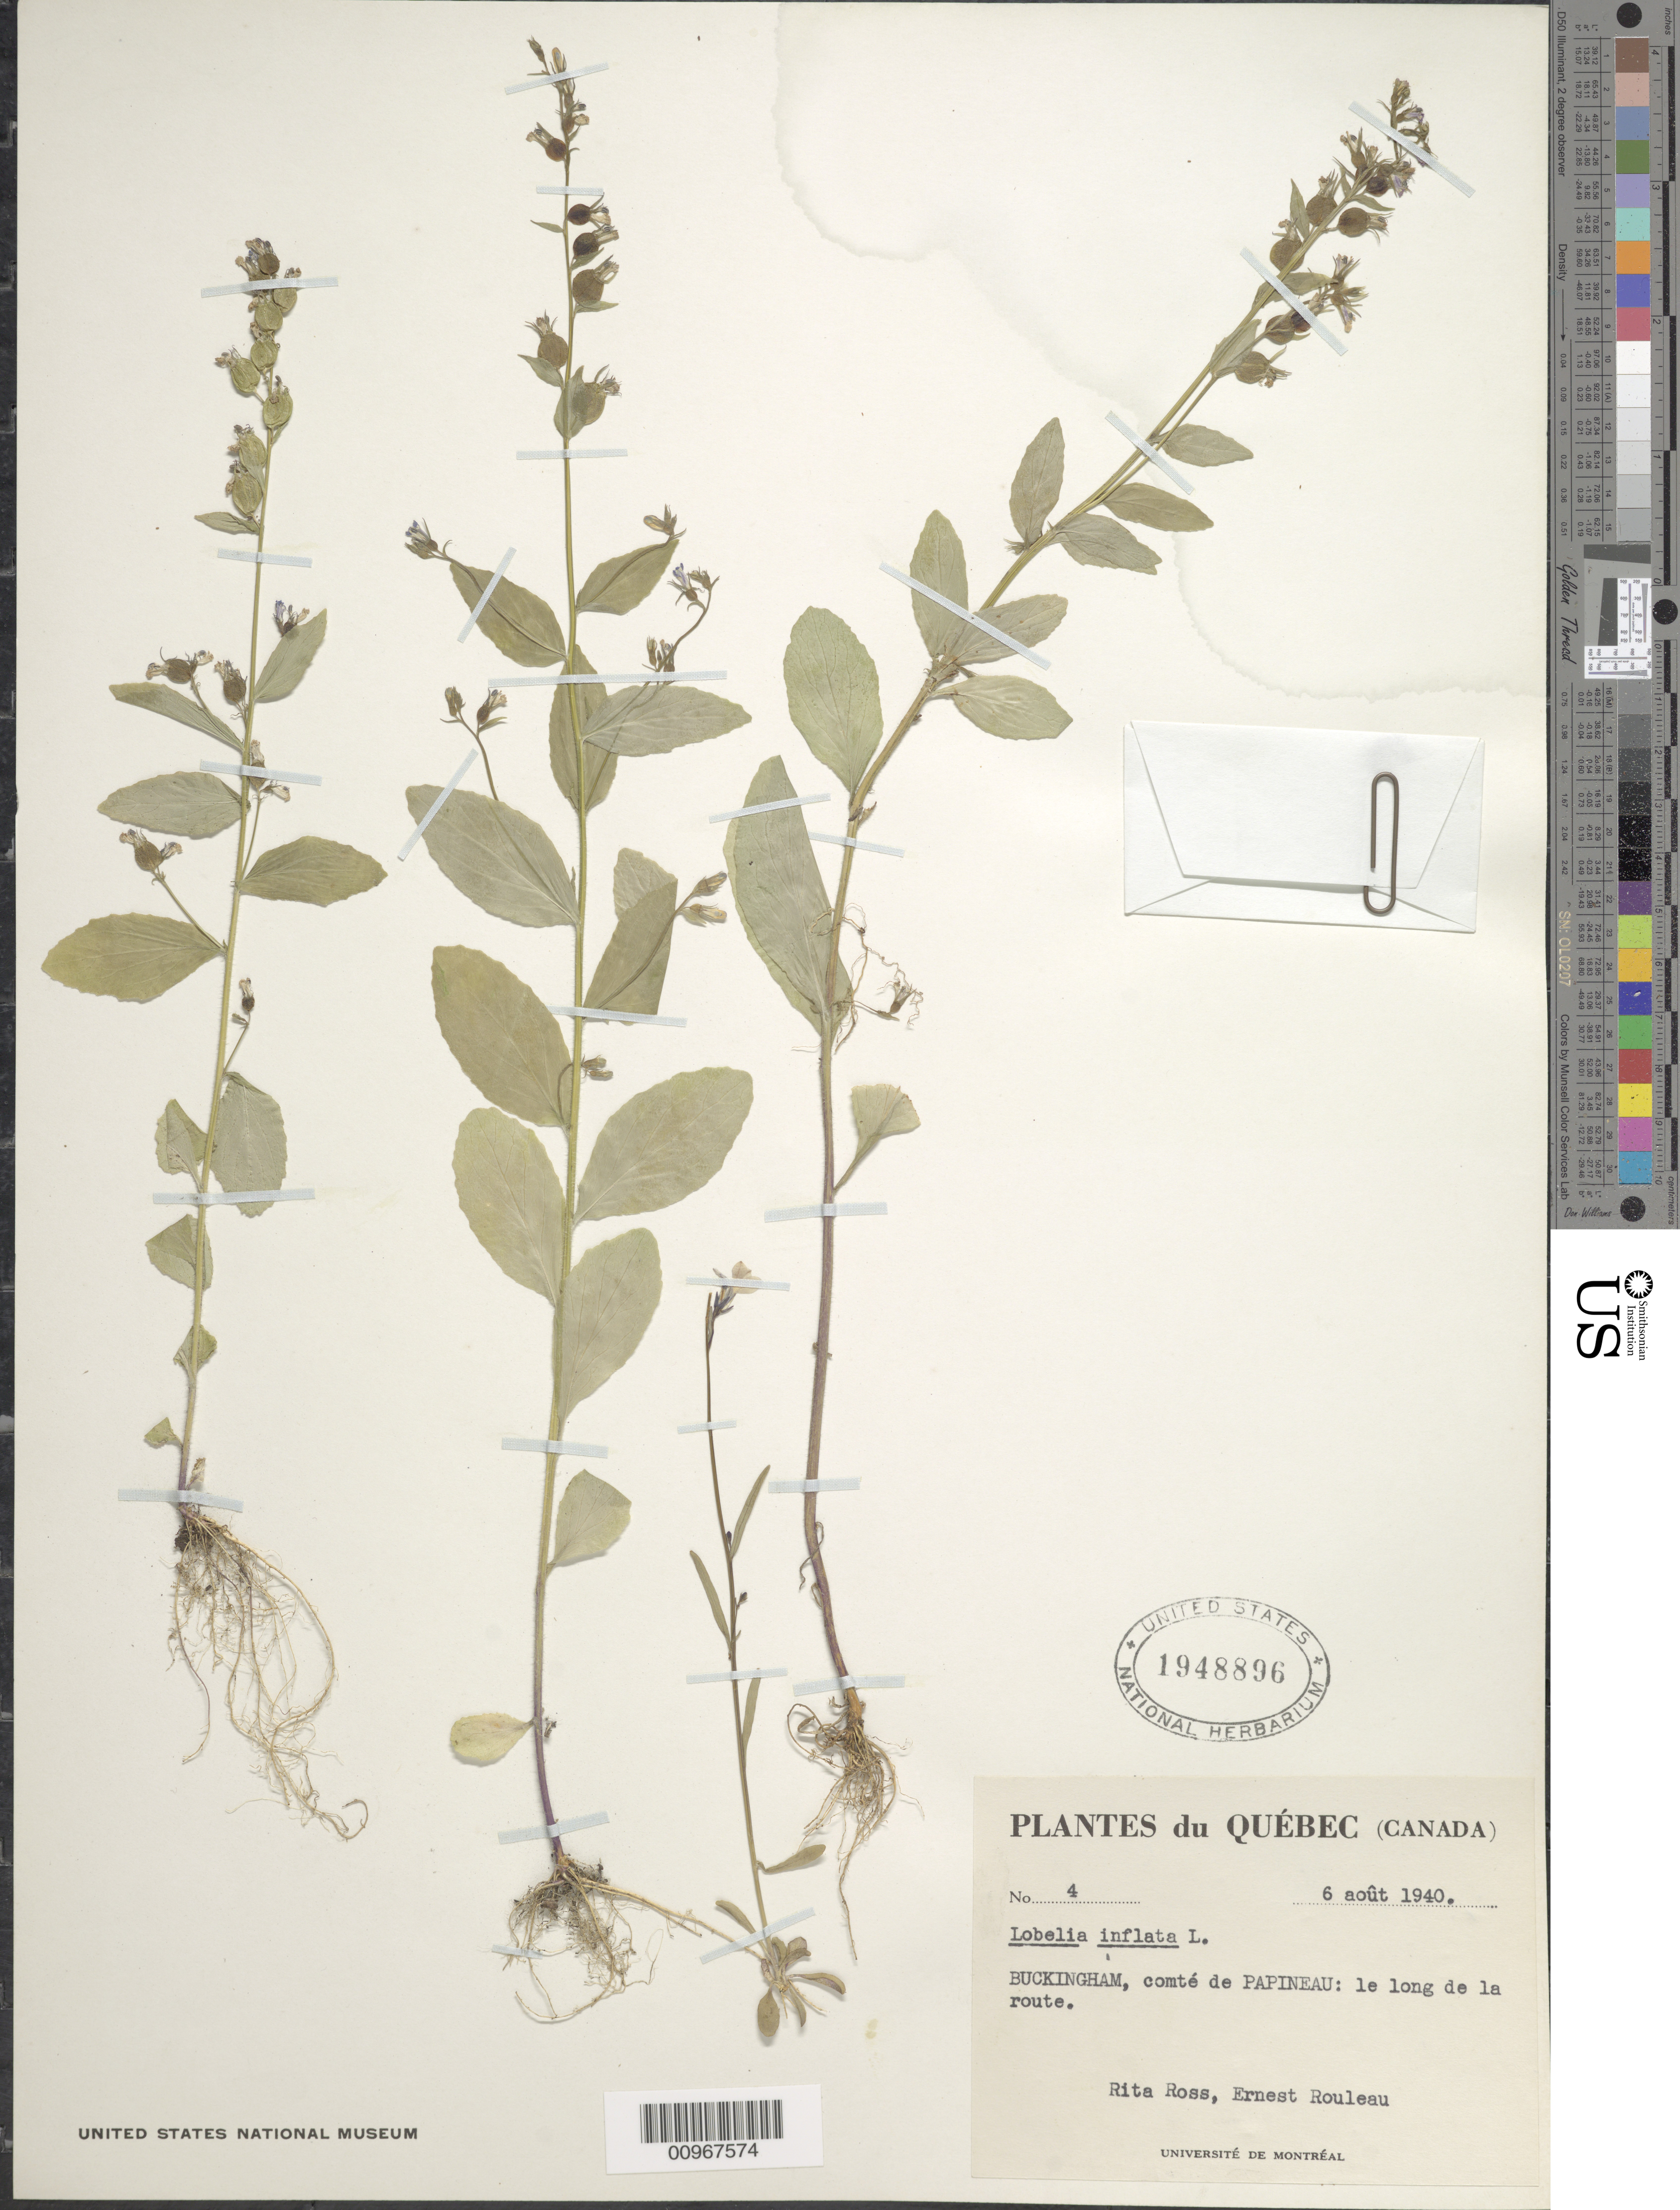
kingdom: Plantae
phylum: Tracheophyta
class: Magnoliopsida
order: Asterales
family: Campanulaceae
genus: Lobelia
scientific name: Lobelia inflata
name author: L.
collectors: R. Ross & E. Rouleau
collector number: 4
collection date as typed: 6 aout 1940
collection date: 1940-08-06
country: Canada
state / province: Quebec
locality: Buckingham, comte de Papineau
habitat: le long de la route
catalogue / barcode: US 1948896